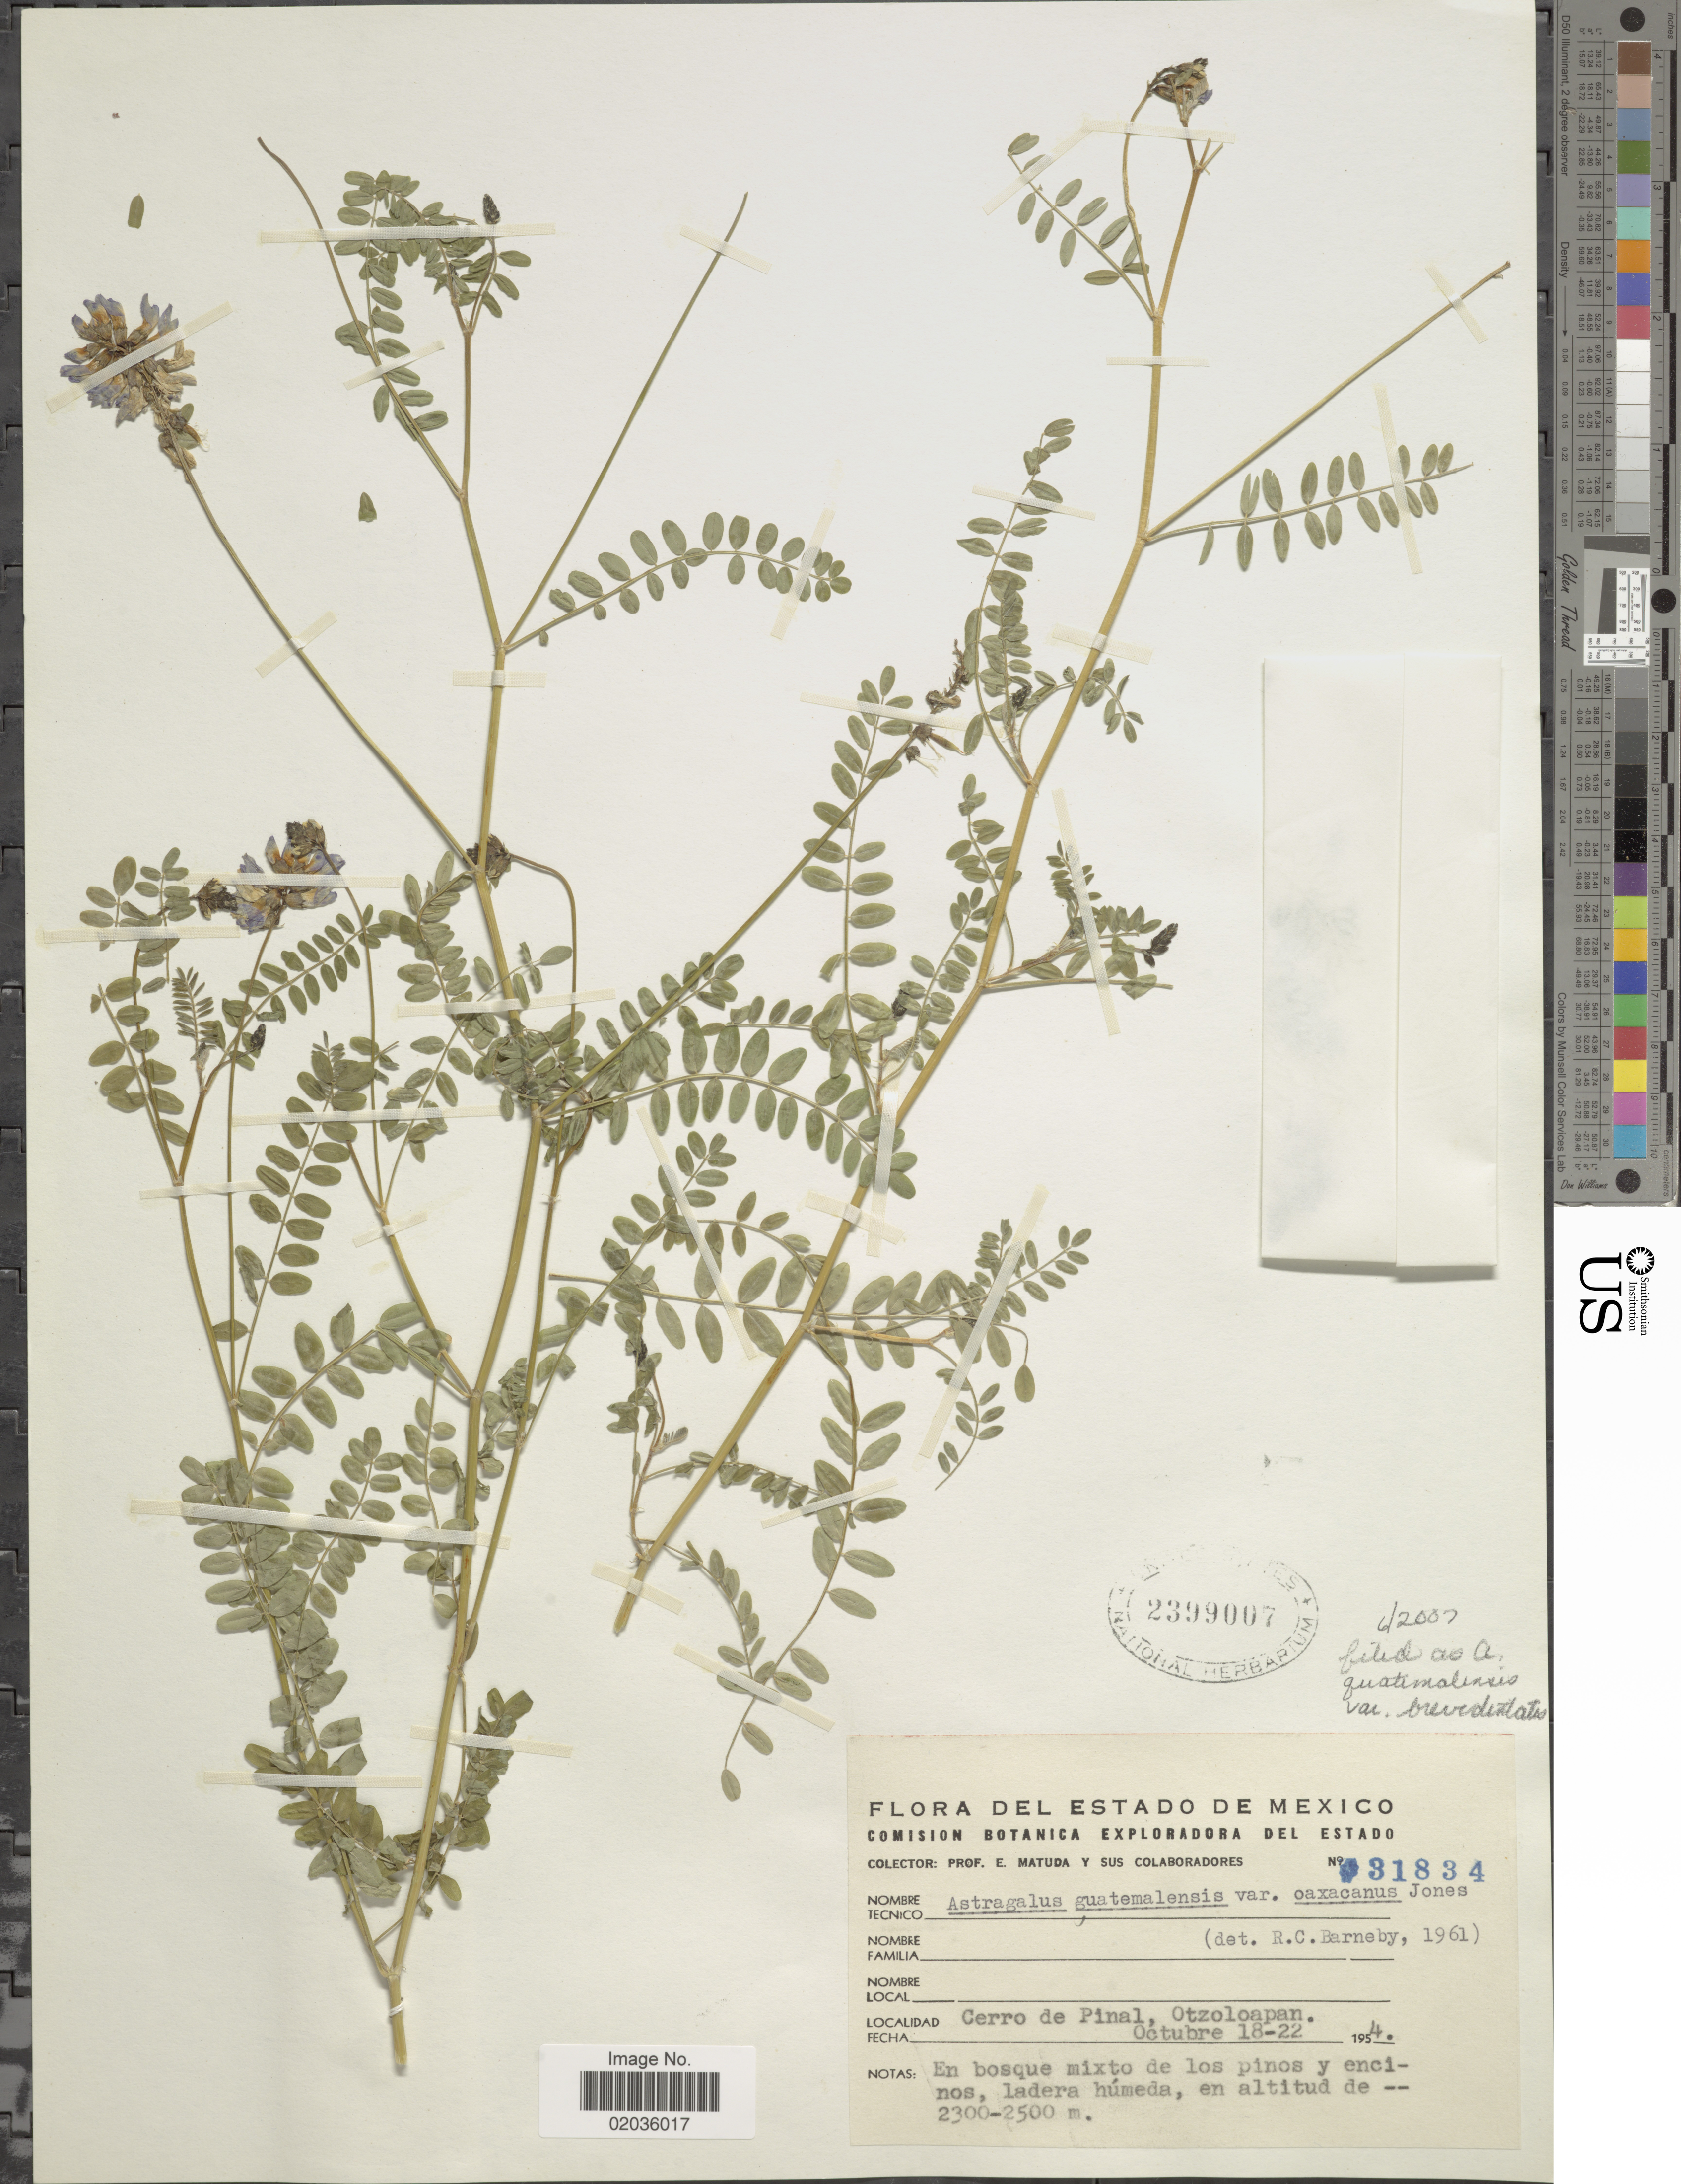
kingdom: Plantae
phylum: Tracheophyta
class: Magnoliopsida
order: Fabales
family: Fabaceae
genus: Astragalus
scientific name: Astragalus guatemalensis var. brevidentatus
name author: (Hemsl.) Barneby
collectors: E. Matuda & et al.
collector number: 31834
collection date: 1954-10-18/1954-10-22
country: Mexico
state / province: México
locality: Estado de Mexico. Cerro de Pinal, Otzoloapan.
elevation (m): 2300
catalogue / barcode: US 2399007